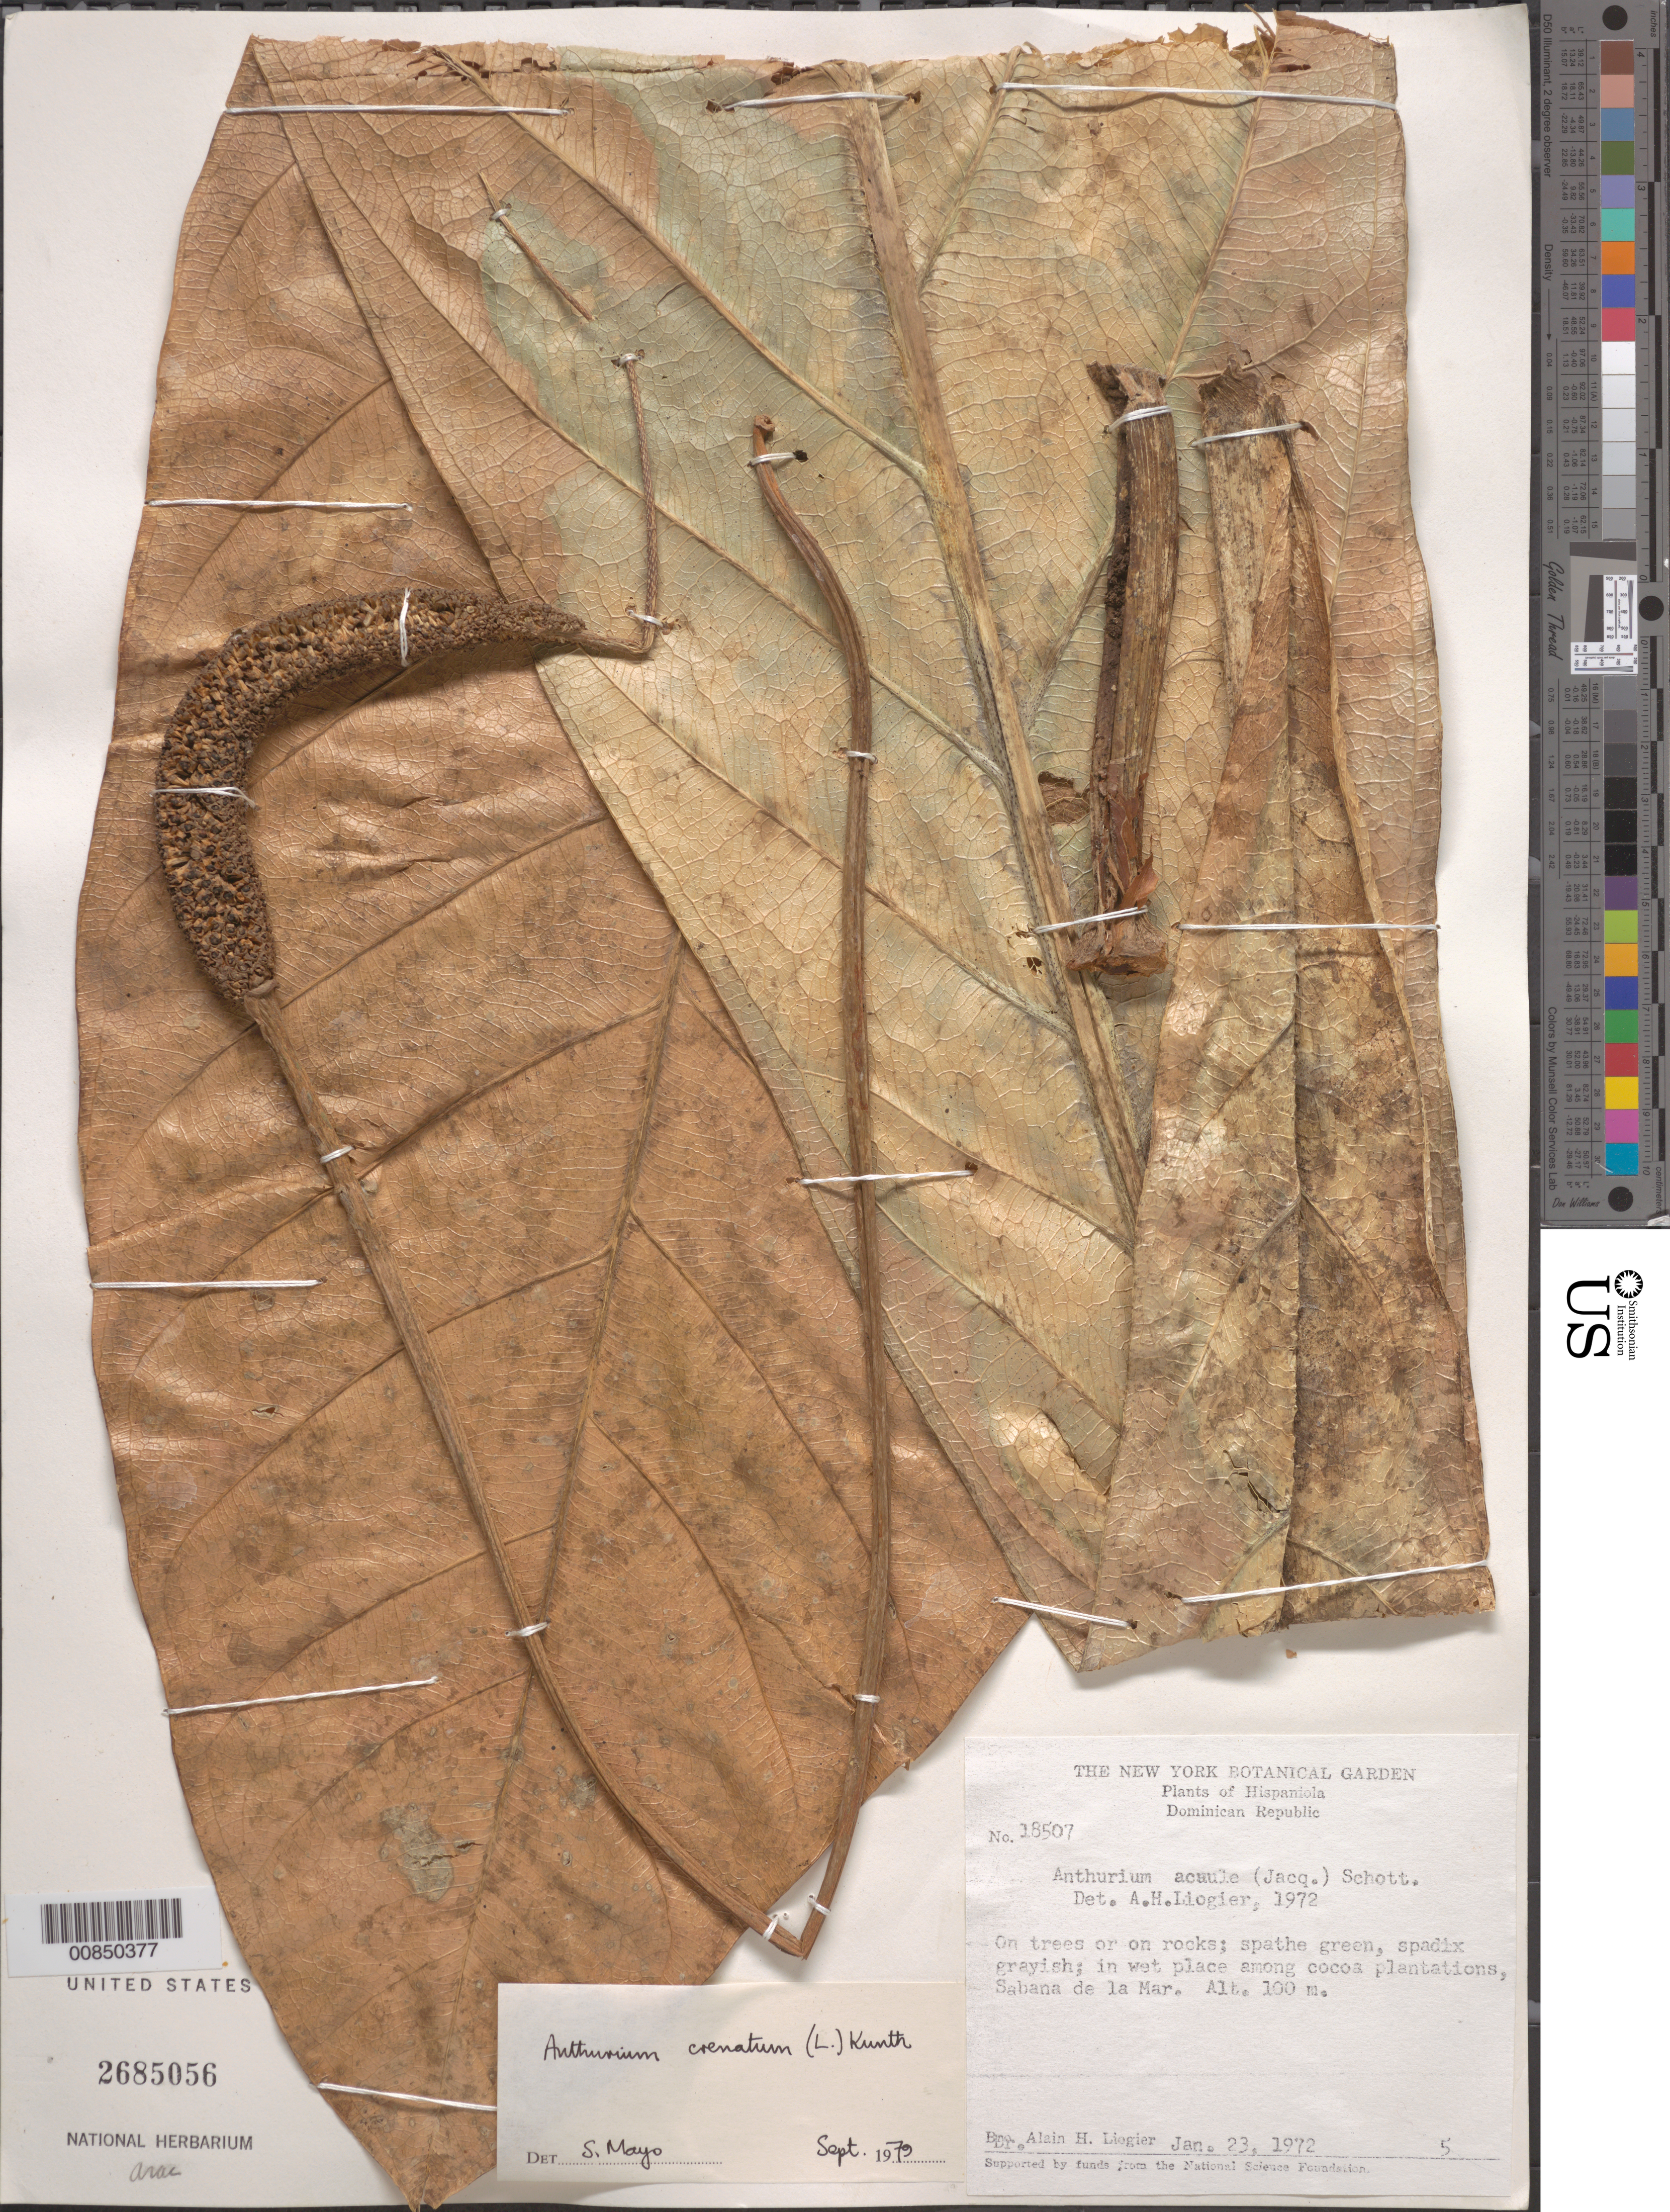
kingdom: Plantae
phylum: Tracheophyta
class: Liliopsida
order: Alismatales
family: Araceae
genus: Anthurium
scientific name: Anthurium crenatum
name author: (L.) Kunth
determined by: Mayo, S.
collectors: A. H. Liogier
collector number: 18507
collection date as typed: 23 Jan 1972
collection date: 1972-01-23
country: Dominican Republic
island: Hispaniola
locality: Sabana de la Mar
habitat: On trees or on rocks in wet place among cocoa plantations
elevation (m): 100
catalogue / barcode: US 2685056